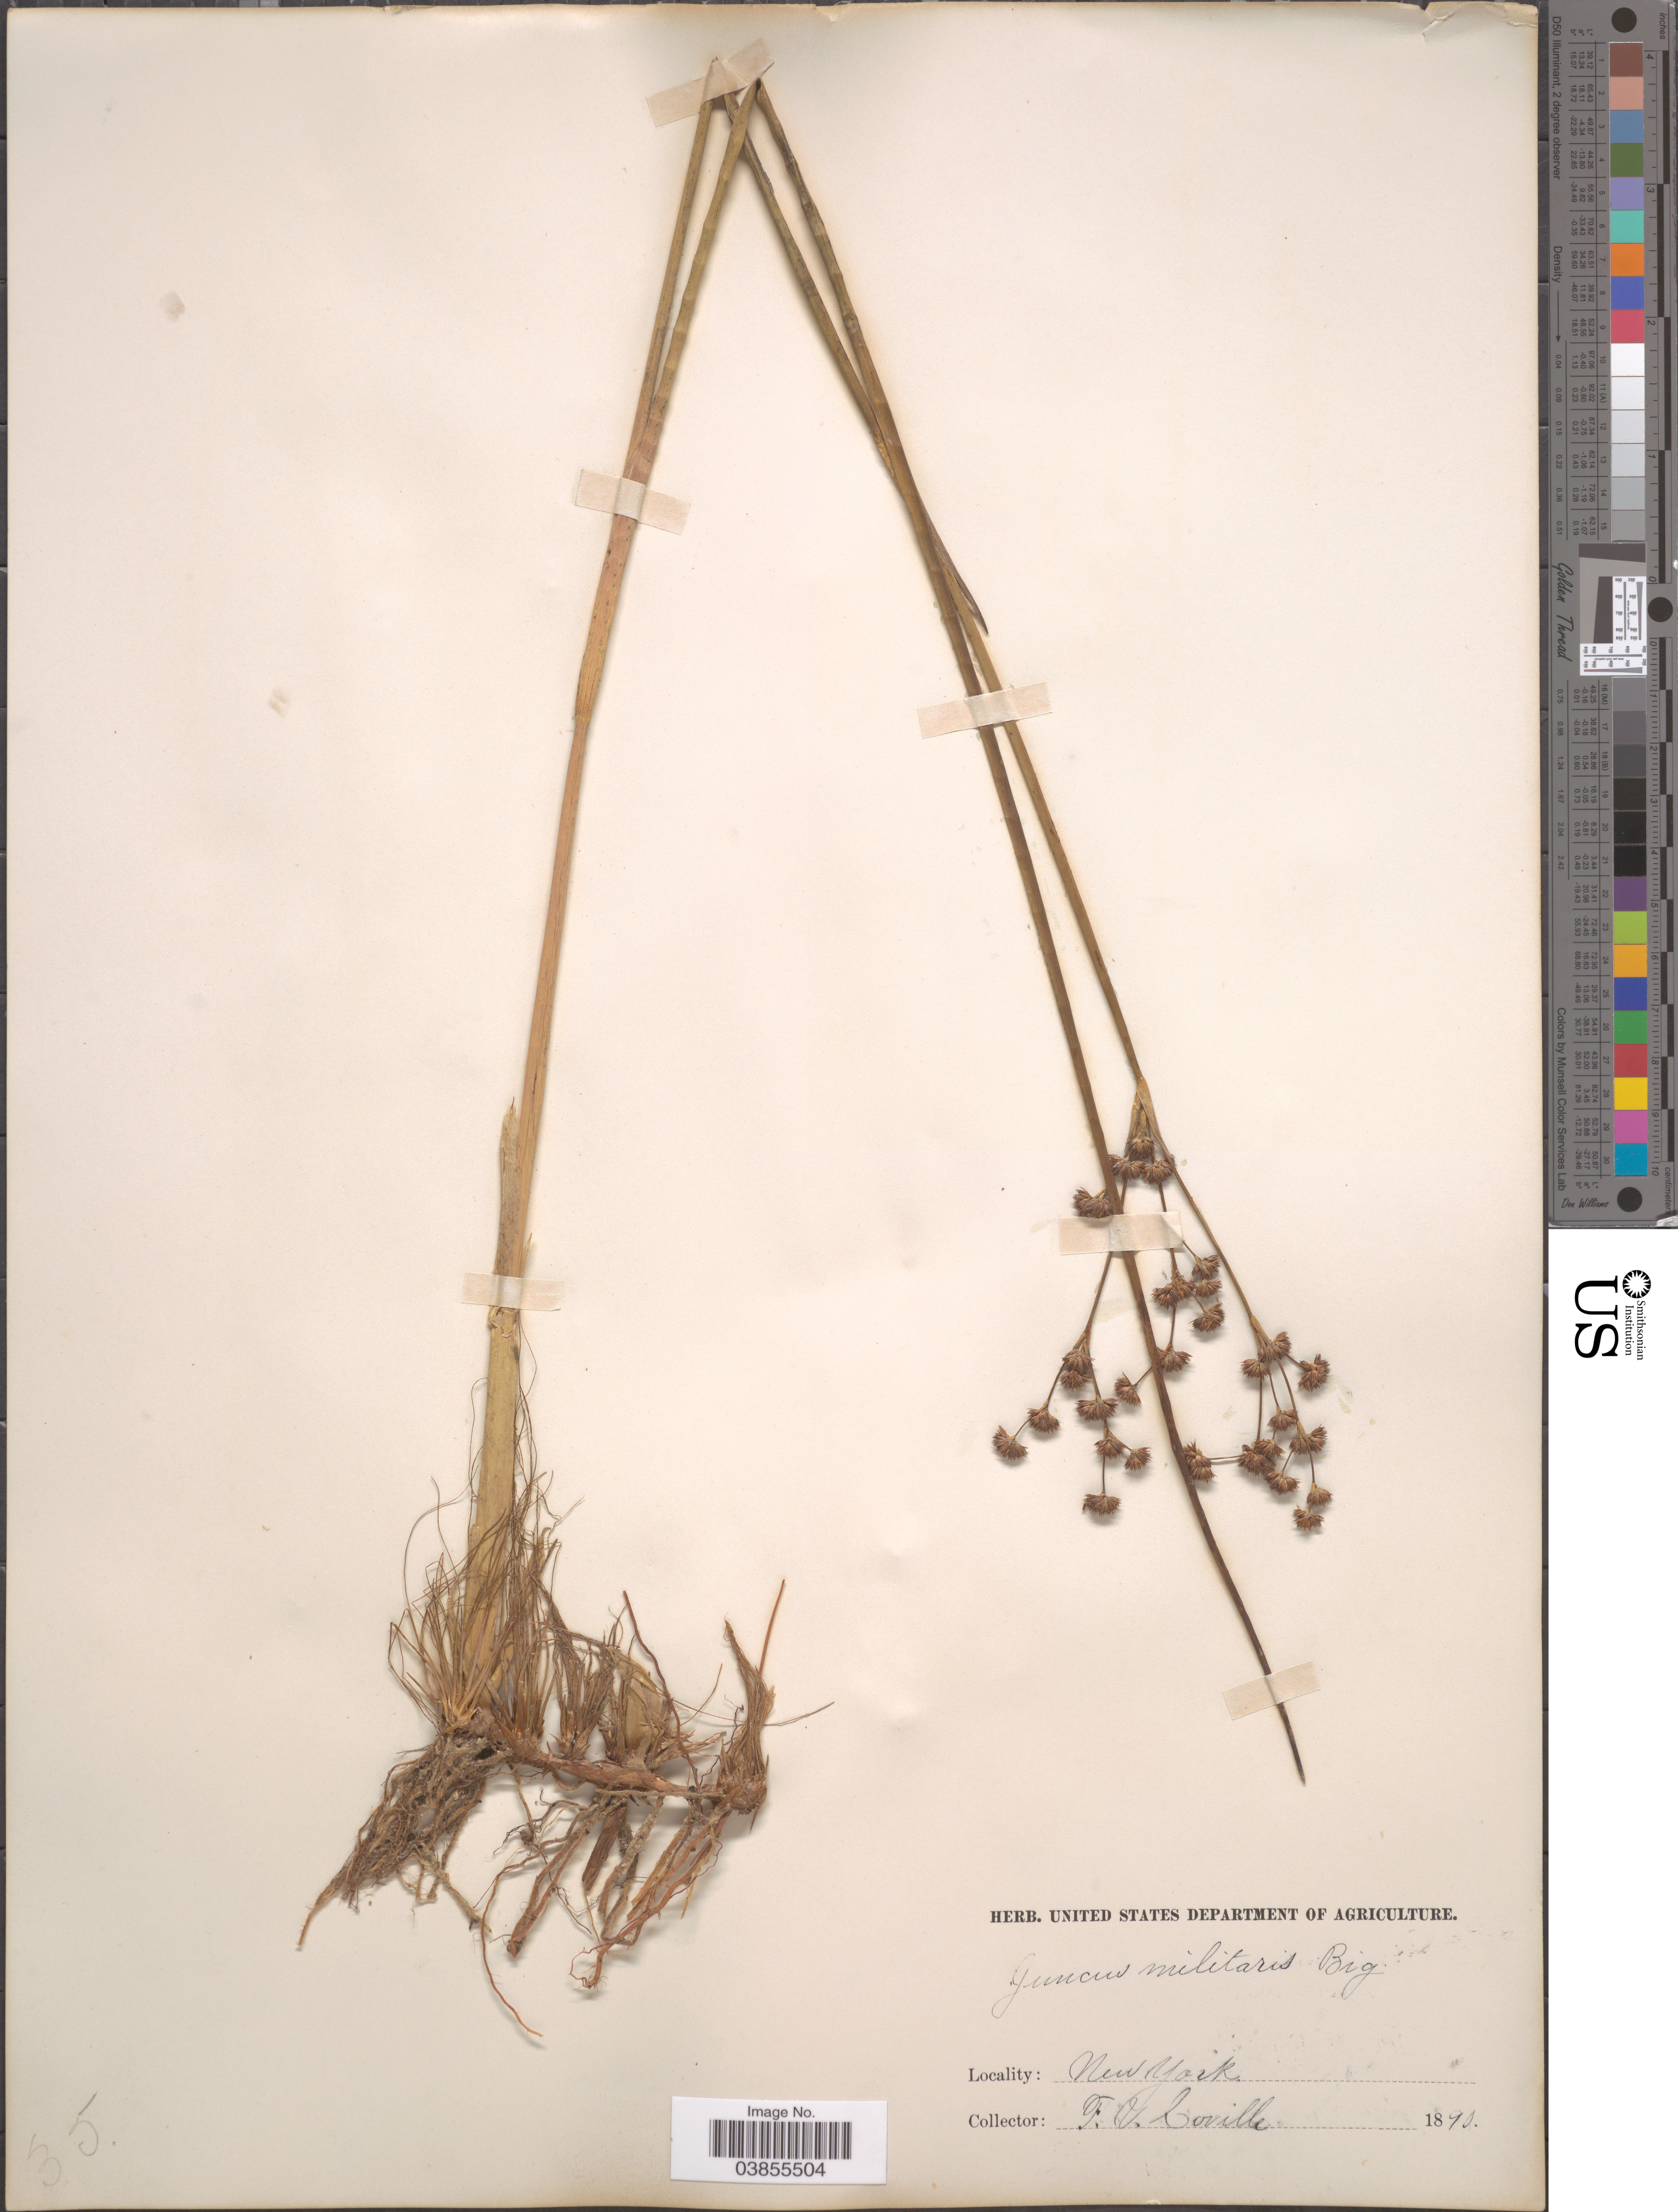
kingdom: Plantae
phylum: Tracheophyta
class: Liliopsida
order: Poales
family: Juncaceae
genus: Juncus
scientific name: Juncus militaris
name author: Bigelow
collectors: F. V. Coville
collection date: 1890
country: United States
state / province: New York